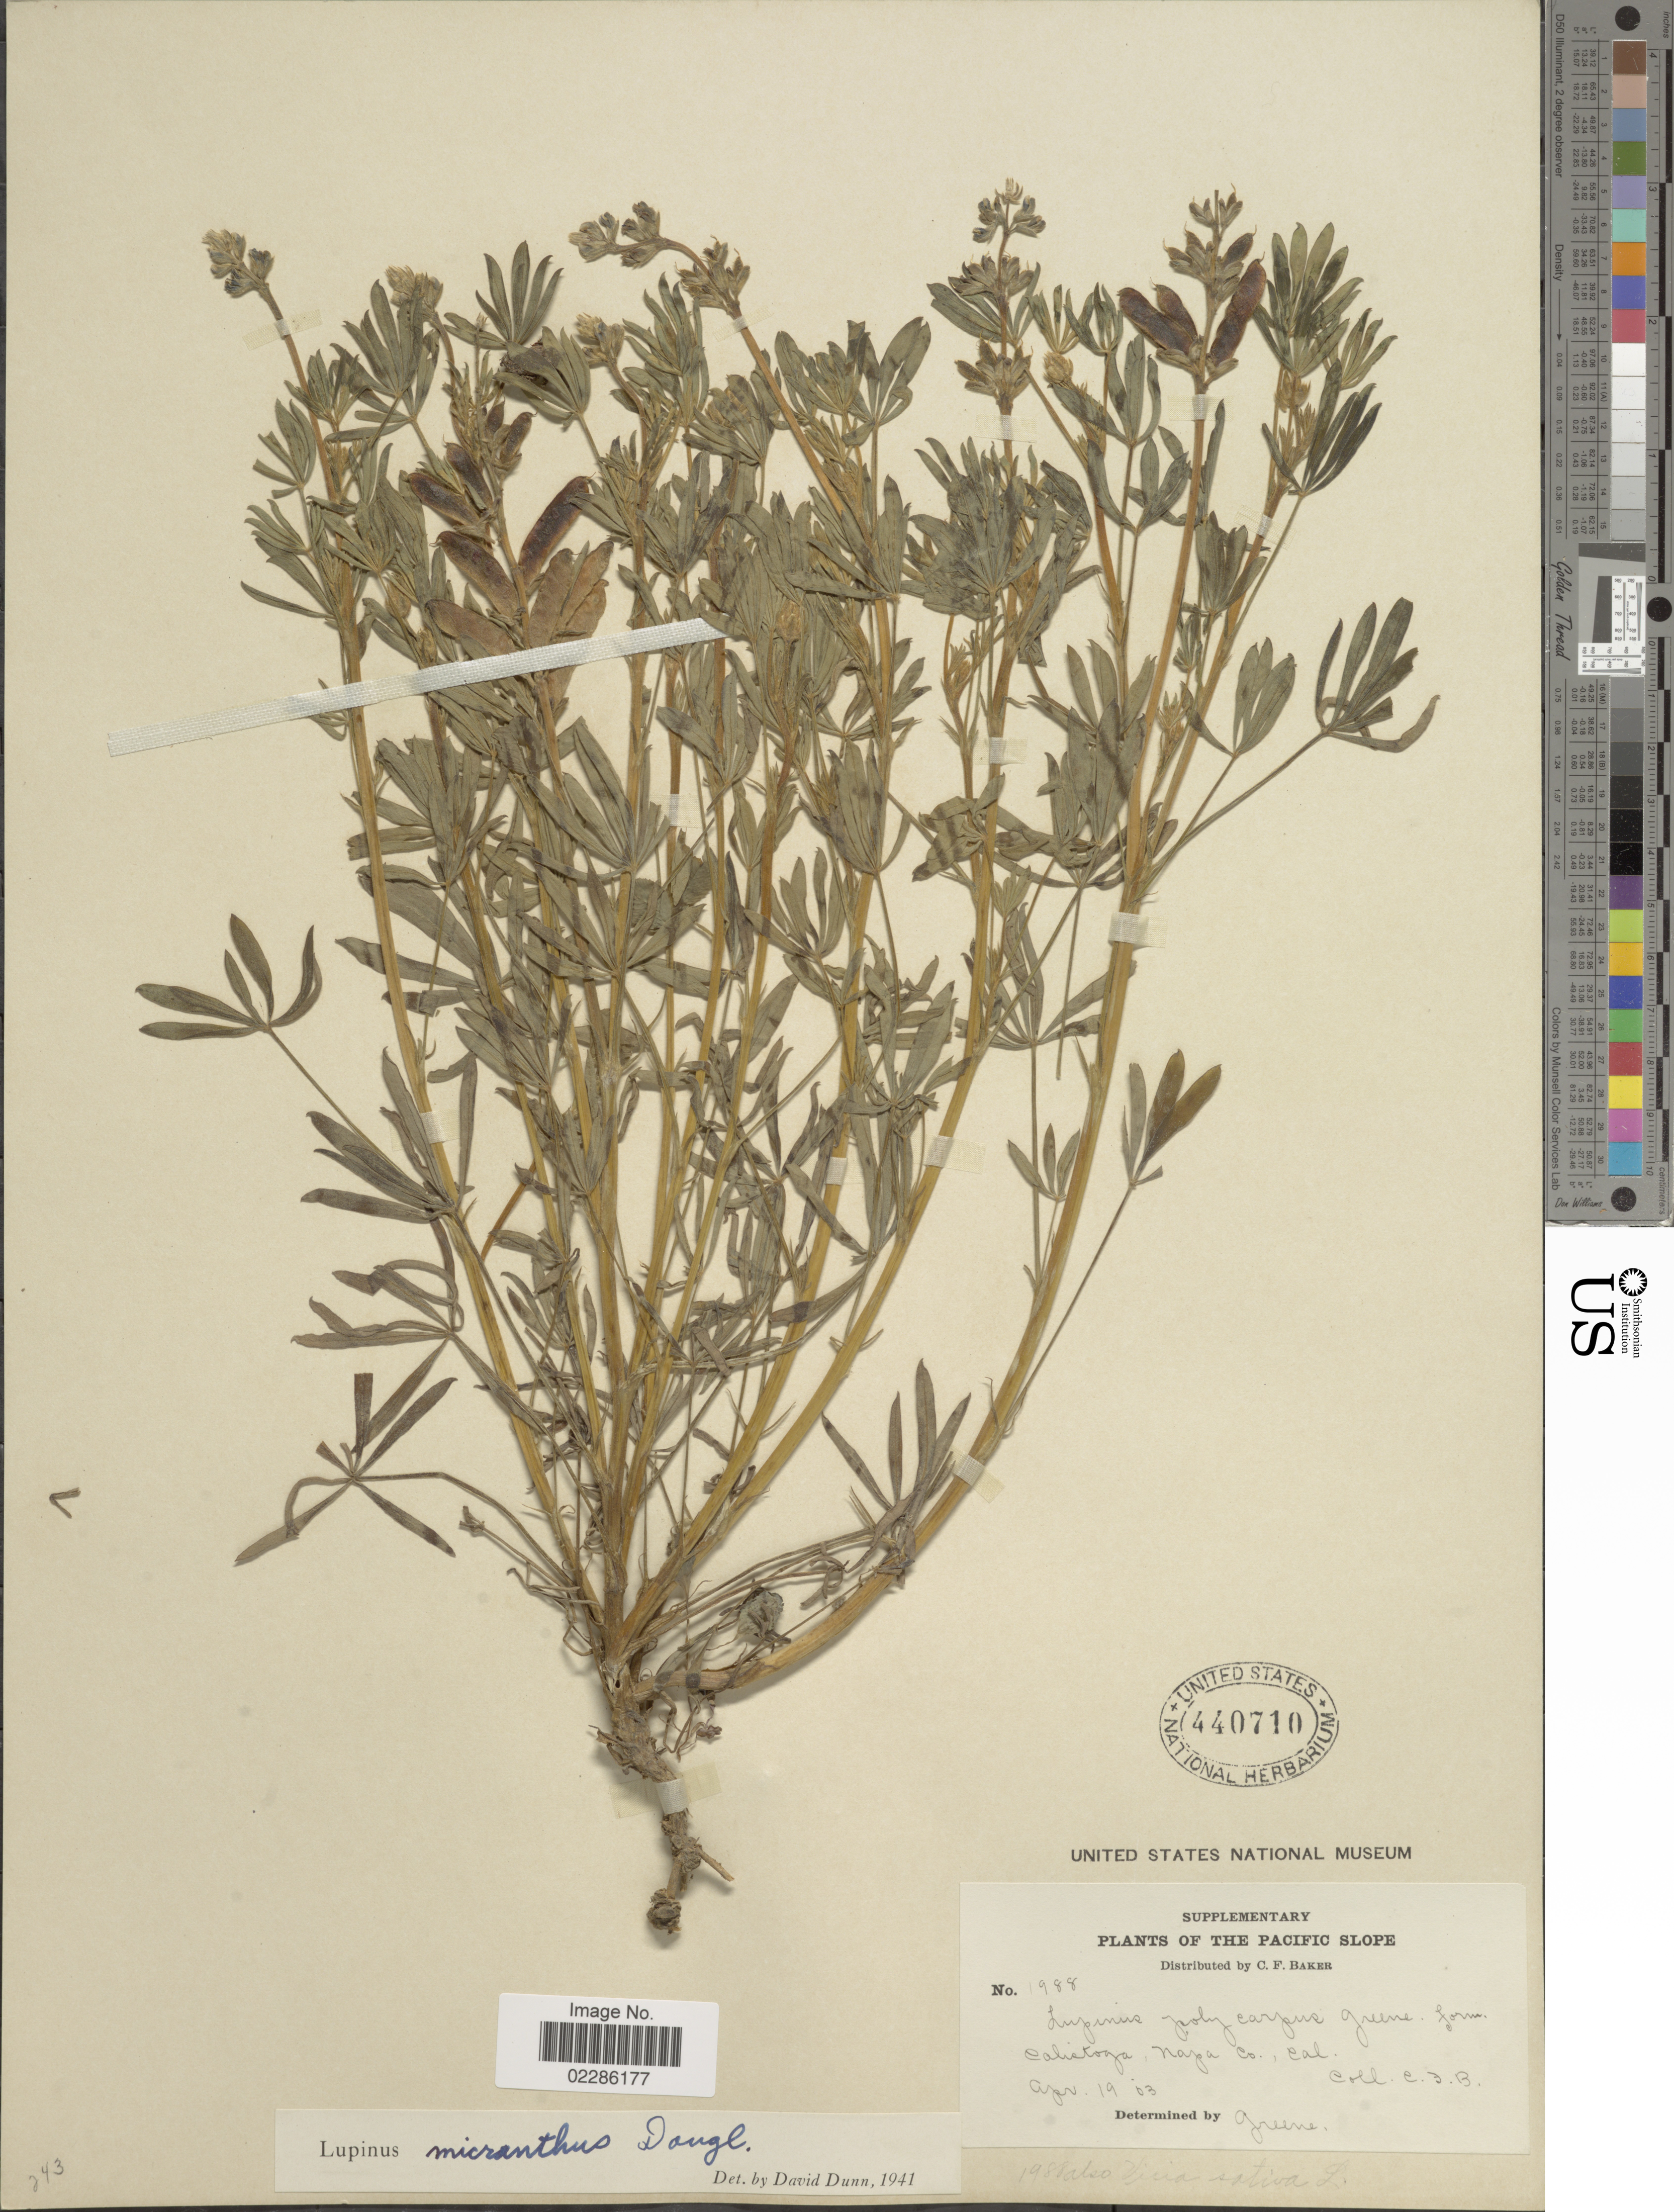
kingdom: Plantae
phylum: Tracheophyta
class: Magnoliopsida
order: Fabales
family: Fabaceae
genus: Lupinus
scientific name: Lupinus micranthus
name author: Douglas ex Lindl.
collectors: C. F. Baker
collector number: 1988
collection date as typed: Transcribed d/m/y: 19/4/3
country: United States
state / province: California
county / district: Napa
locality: The Pacific Slope, Calistoga, Napa Co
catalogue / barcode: US 440710